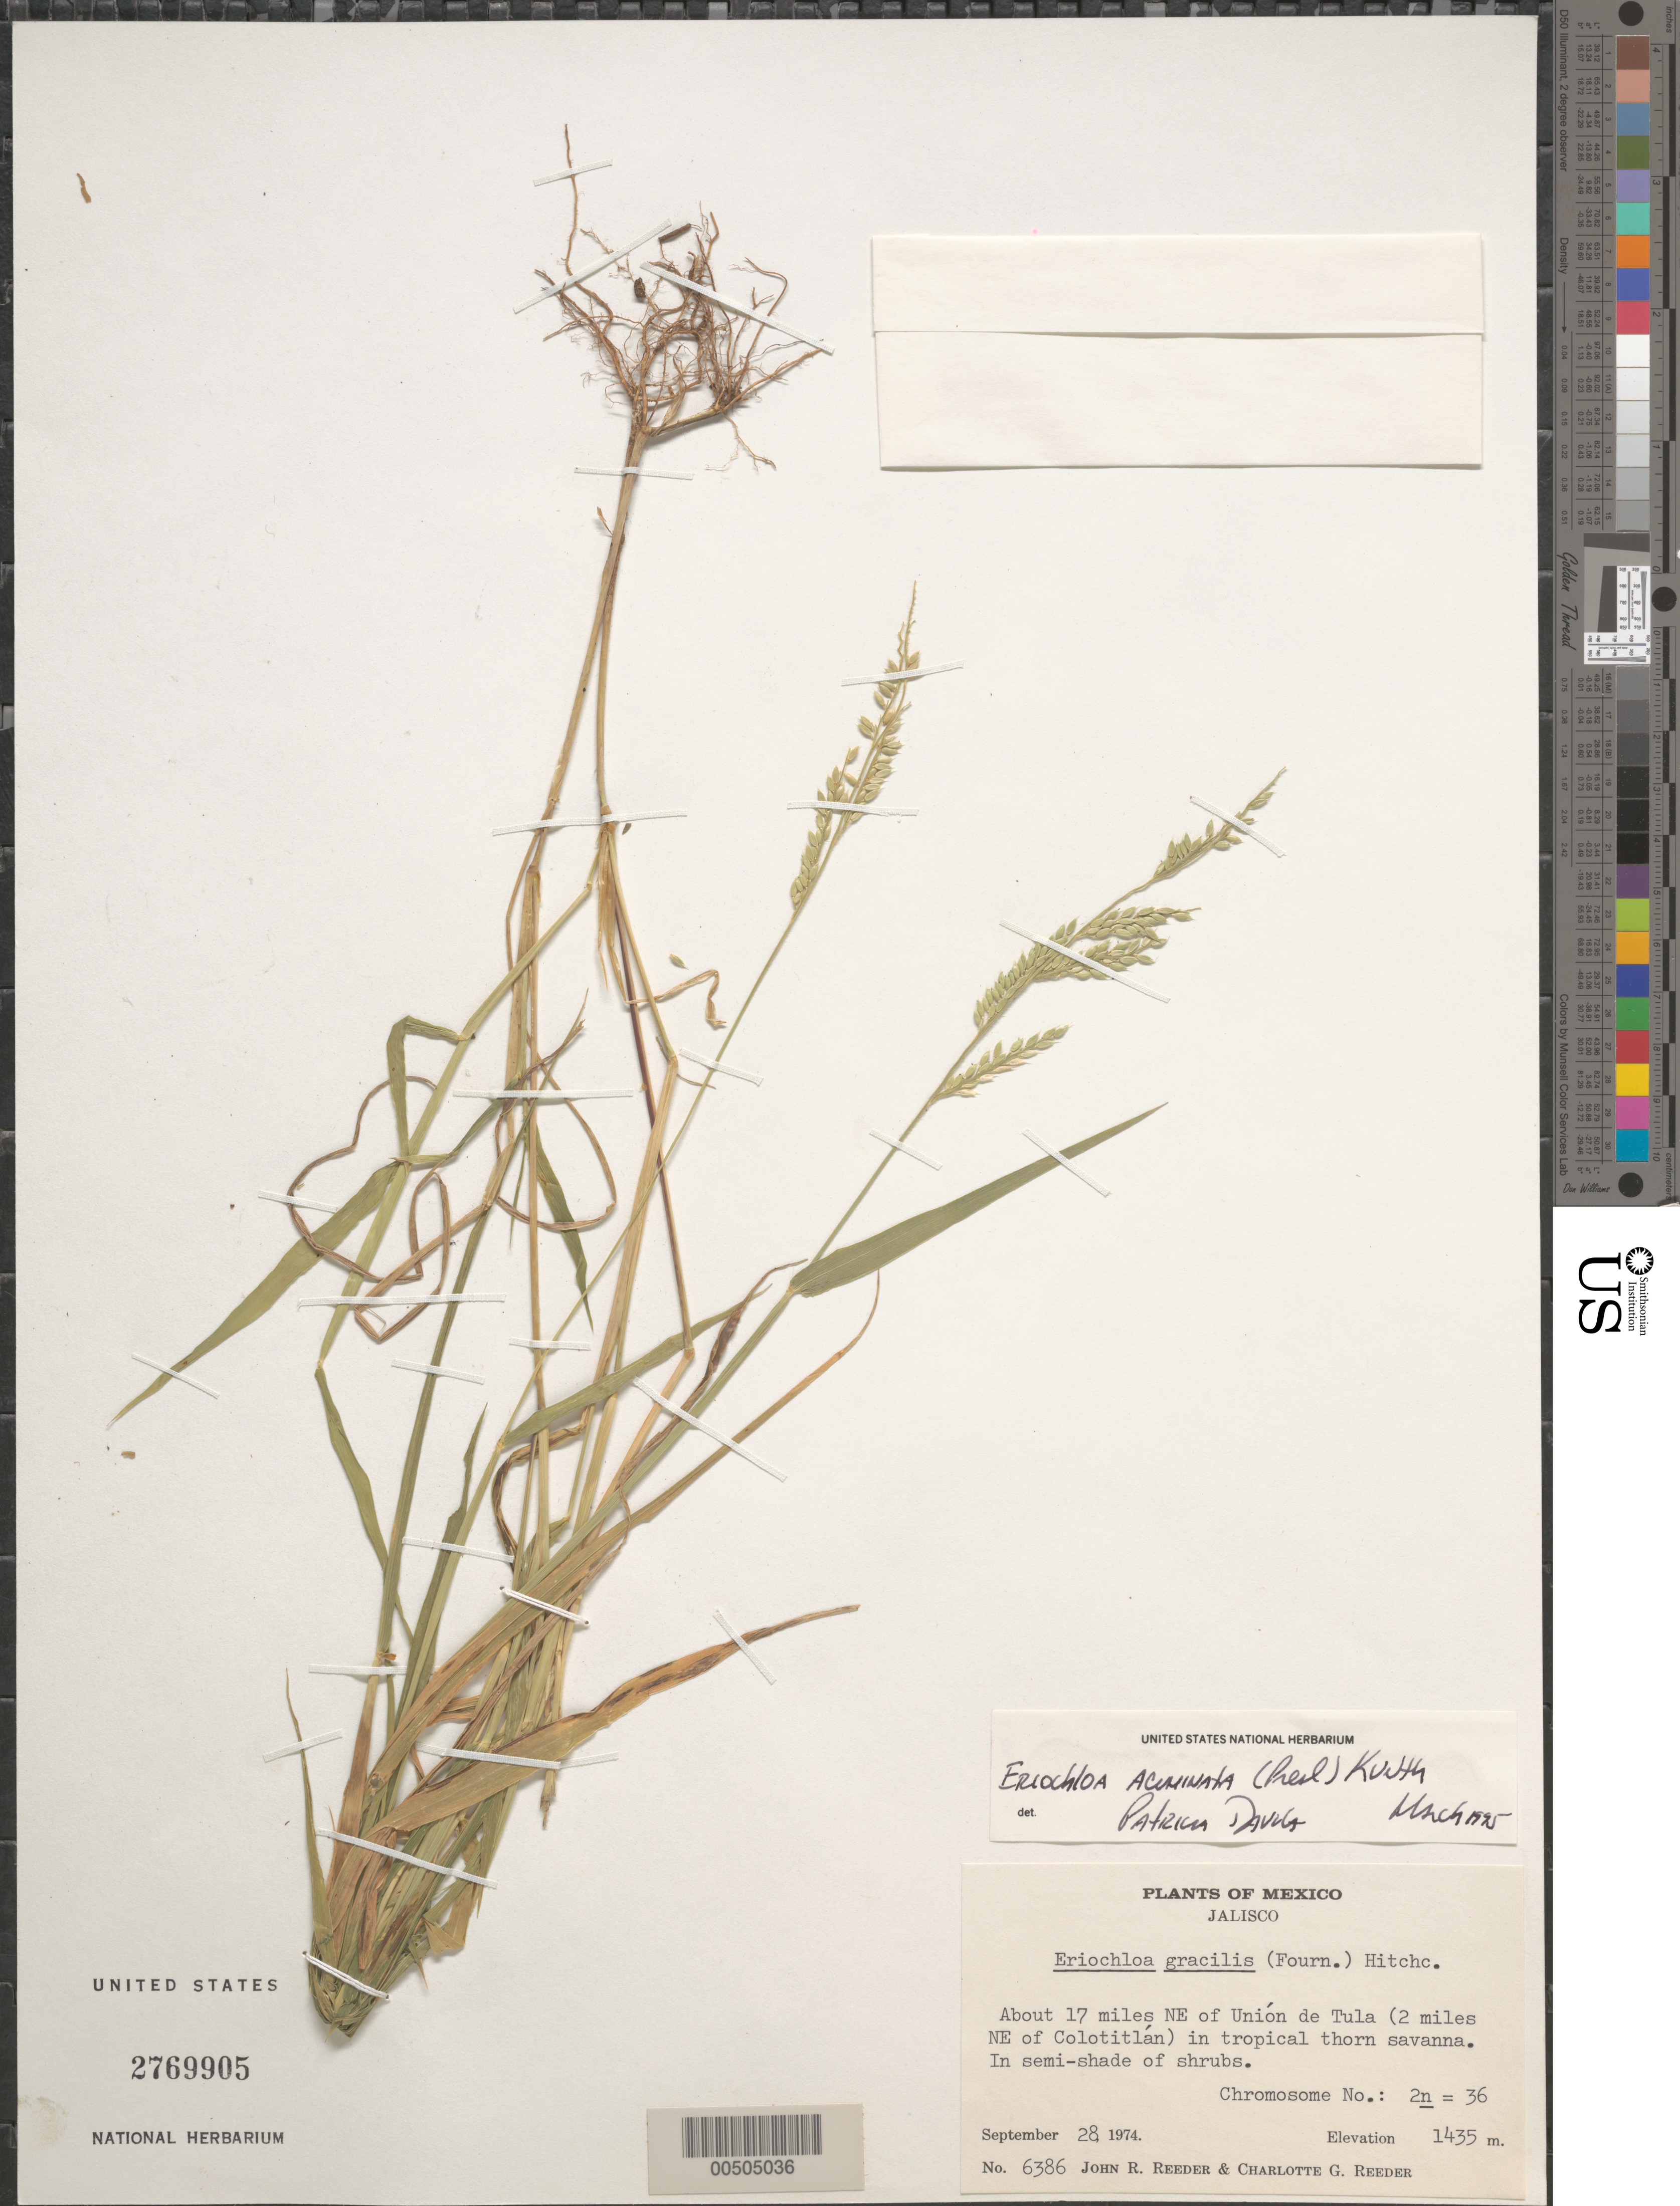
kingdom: Plantae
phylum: Tracheophyta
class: Liliopsida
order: Poales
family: Poaceae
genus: Eriochloa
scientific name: Eriochloa acuminata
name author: (J. Presl) Kunth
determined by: Dávila, P. D.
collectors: J. R. Reeder & C. G. Reeder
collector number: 6386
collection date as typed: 28 Sep 1974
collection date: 1974-09-28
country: Mexico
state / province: Jalisco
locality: About 17 mi NE of Unión de Tula (2 mi NE of Colotitlán)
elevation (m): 1435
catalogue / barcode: US 2769905